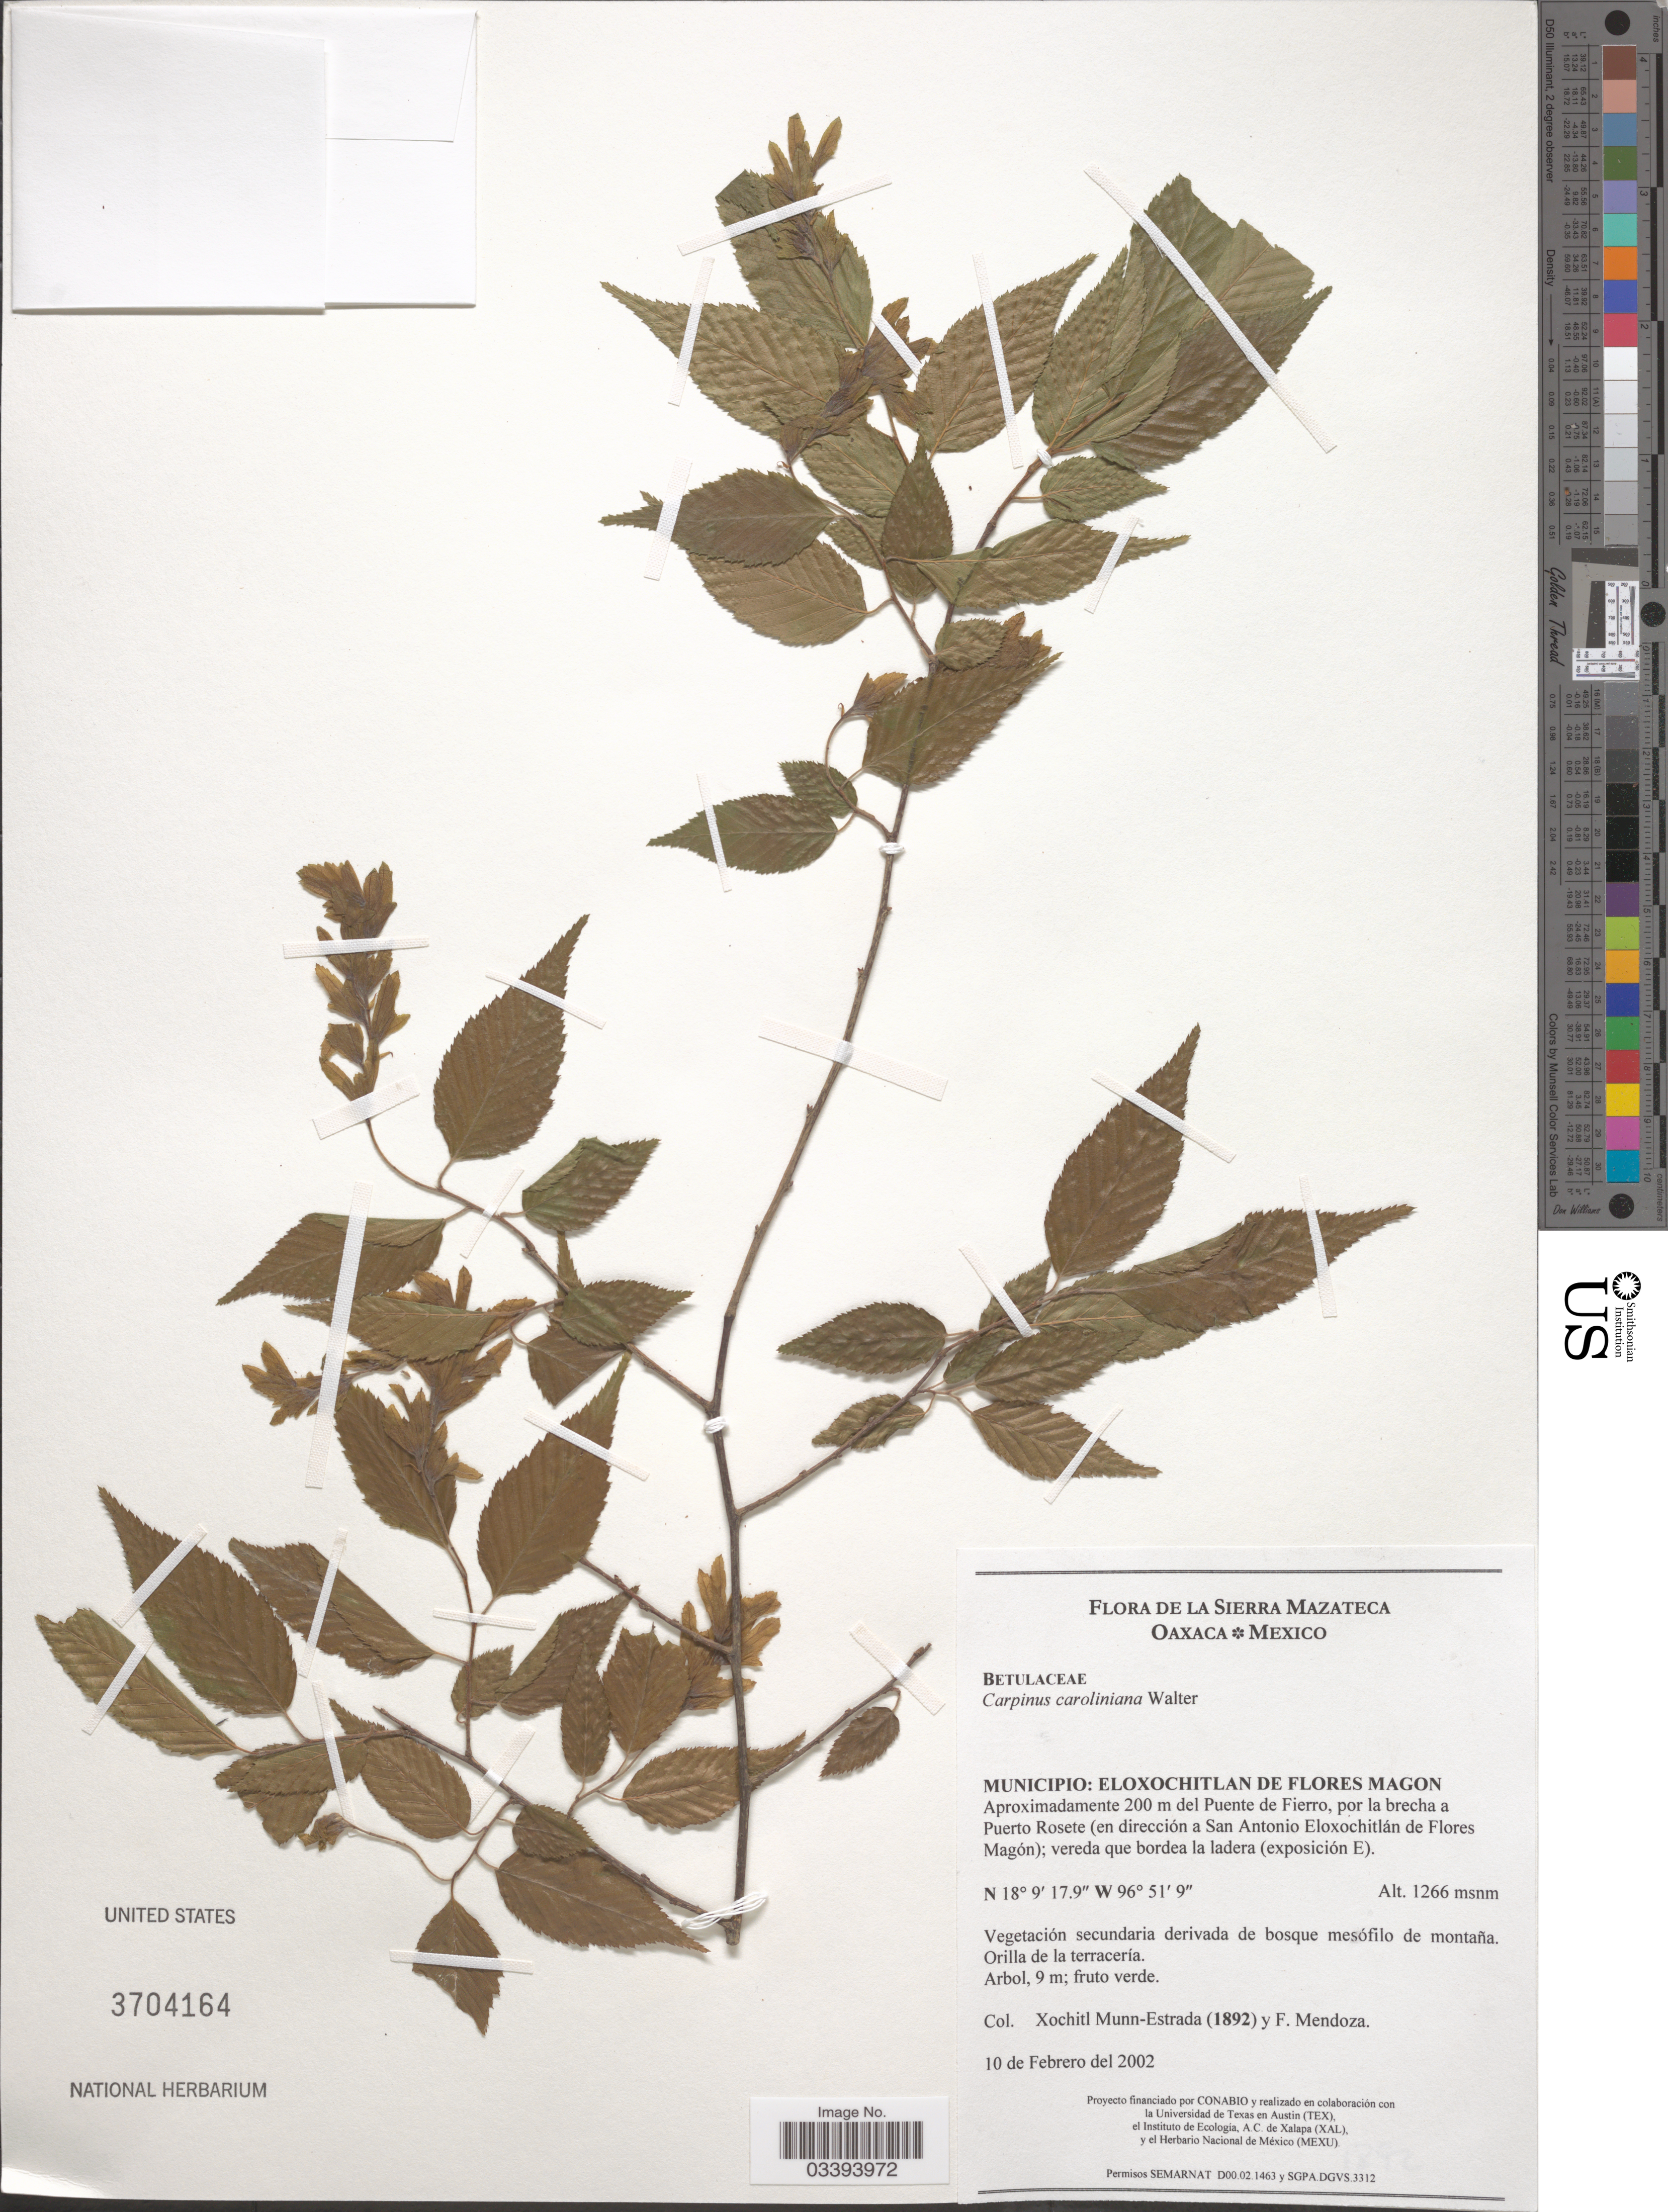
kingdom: Plantae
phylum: Tracheophyta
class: Magnoliopsida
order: Fagales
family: Betulaceae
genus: Carpinus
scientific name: Carpinus caroliniana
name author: Walter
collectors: X. Munn-Estrada & F. Mendoza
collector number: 1892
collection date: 2002-02-10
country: Mexico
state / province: Oaxaca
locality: La Sierra Mazateca. Municipio: Eloxochitlan de Flores Magon. Aproximadamente 200 m del Puente de Fierro, por la brecha a Puerto Rosete (en dirección a San Antonio Eloxochitlán de Flores Magón): vereda que bordea la ladera (exposición E).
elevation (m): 1266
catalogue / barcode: US 3704164